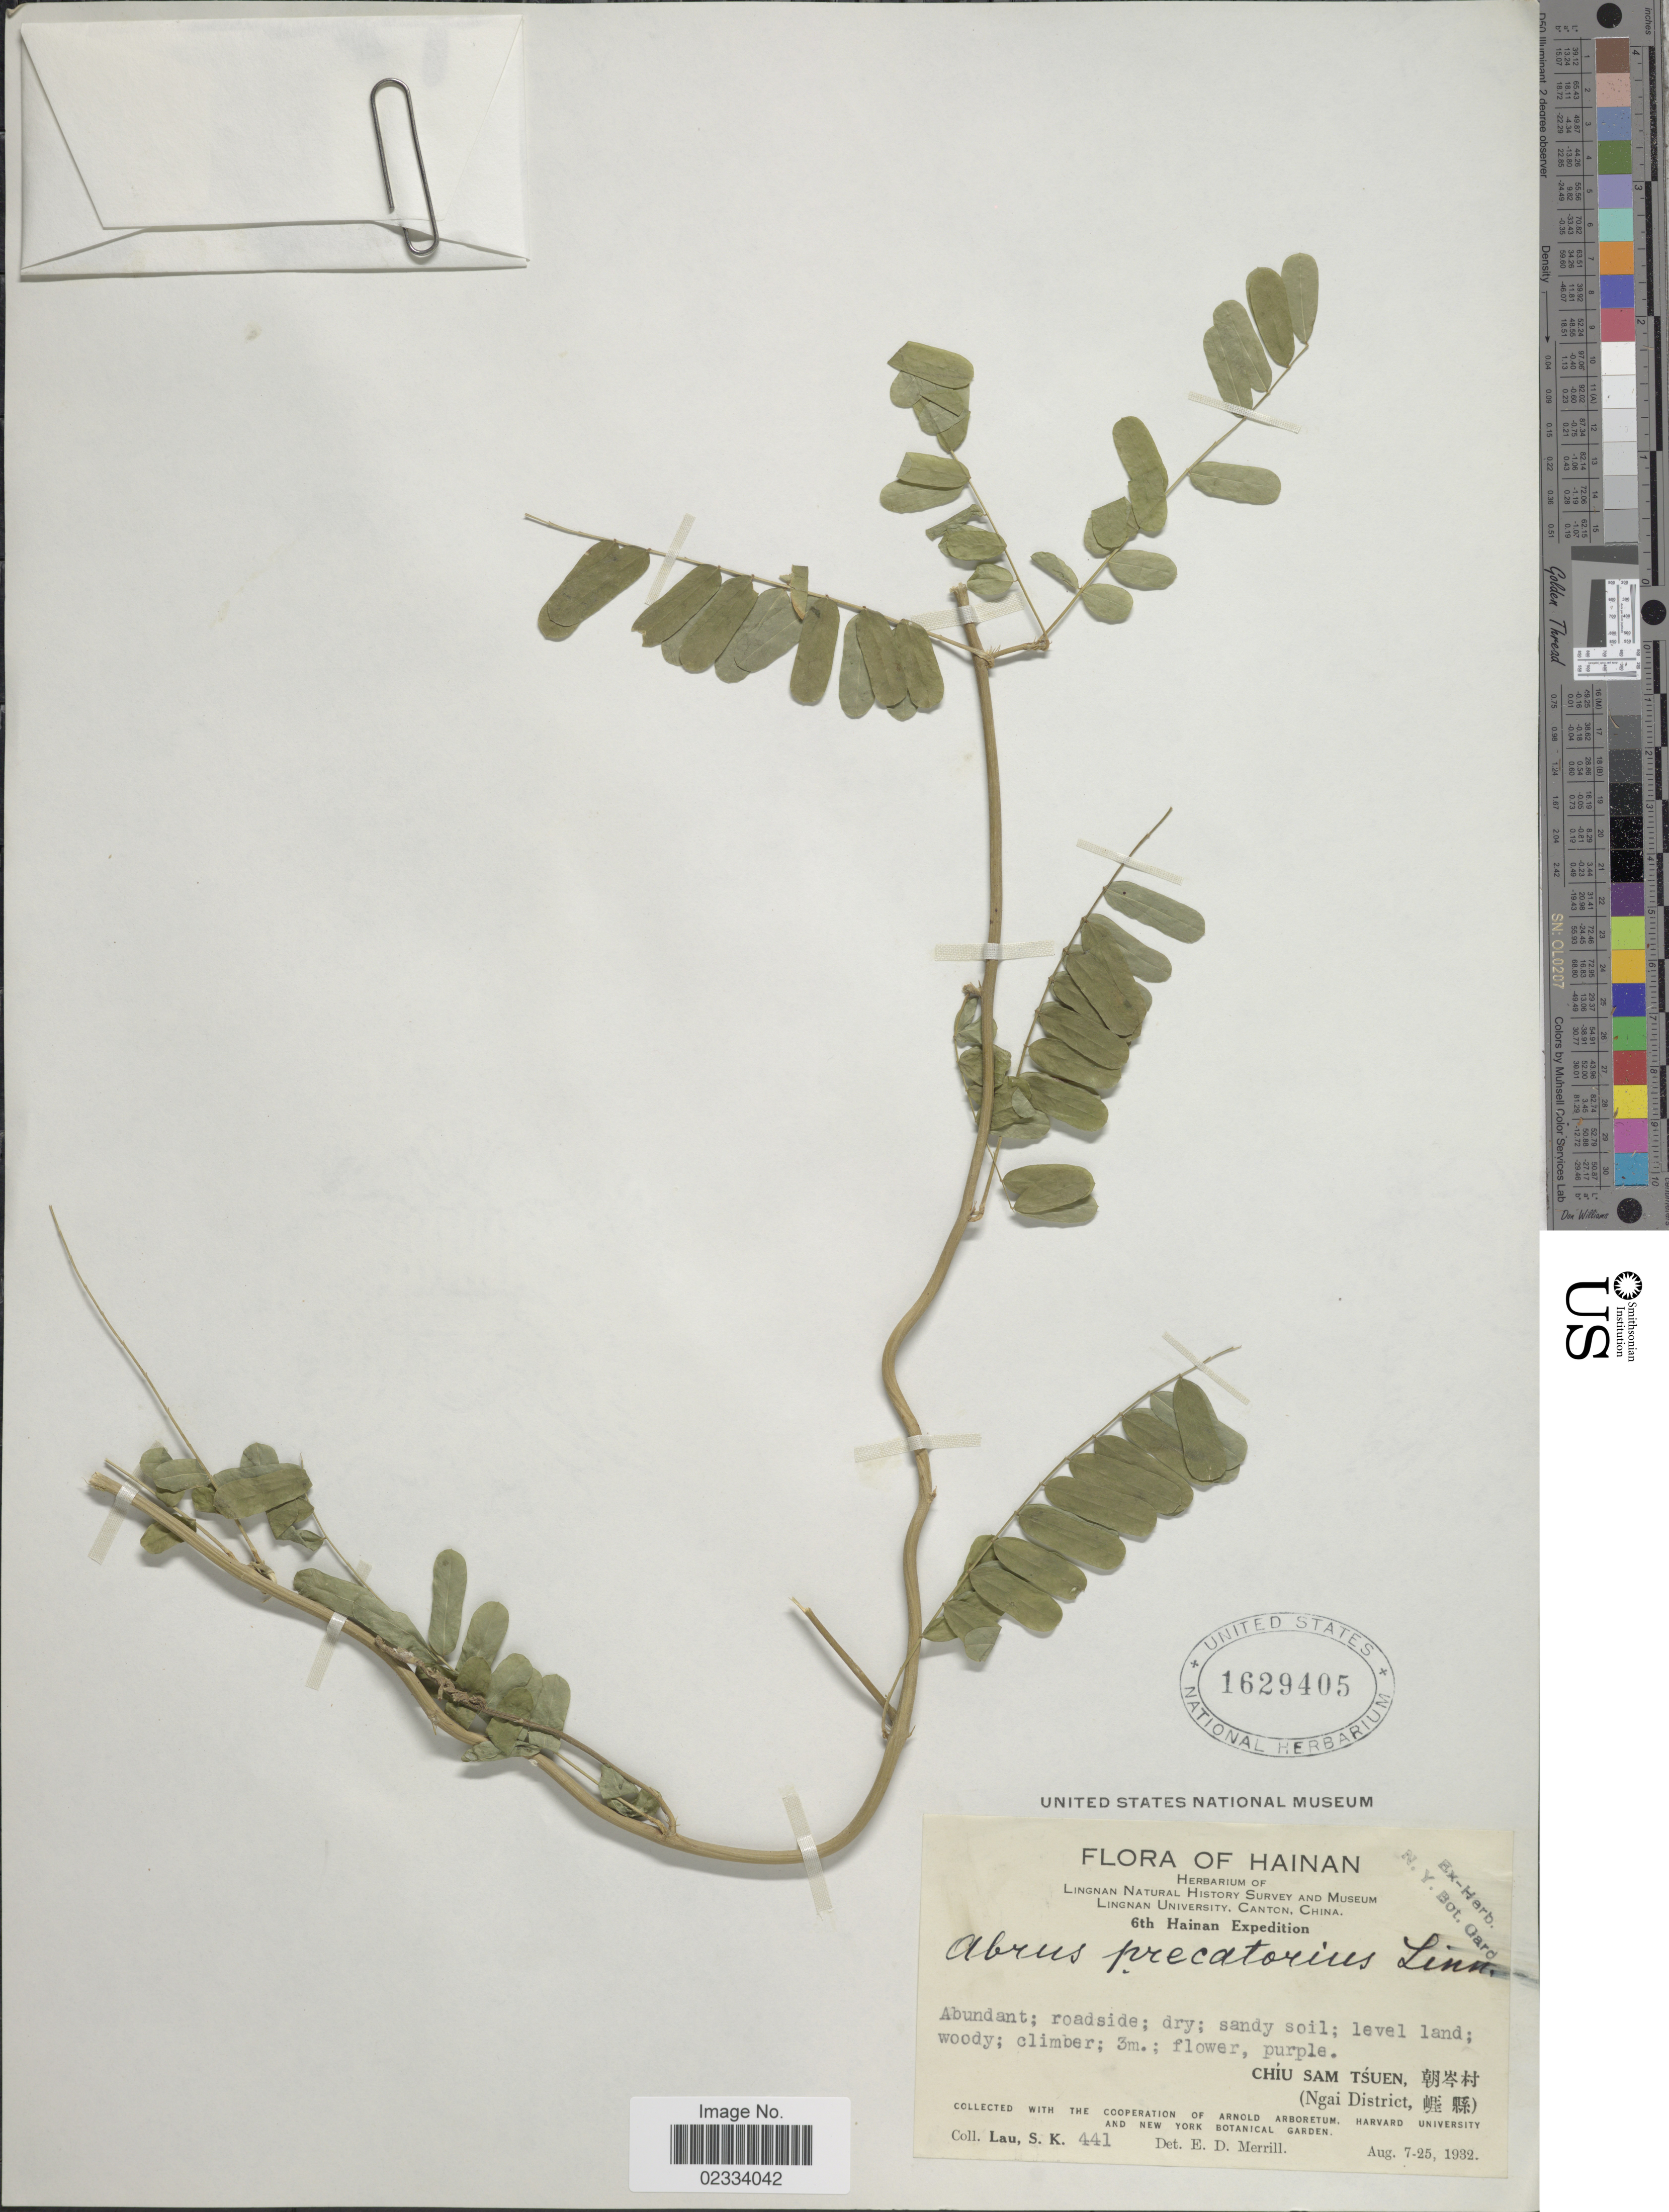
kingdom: Plantae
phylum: Tracheophyta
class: Magnoliopsida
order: Fabales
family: Fabaceae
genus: Abrus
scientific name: Abrus precatorius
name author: L.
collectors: S. K. Lau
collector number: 441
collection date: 1932-08-07/1932-08-25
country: China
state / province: Hainan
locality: Chiu Sam Tsuen (Ngai District)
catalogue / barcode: US 1629405